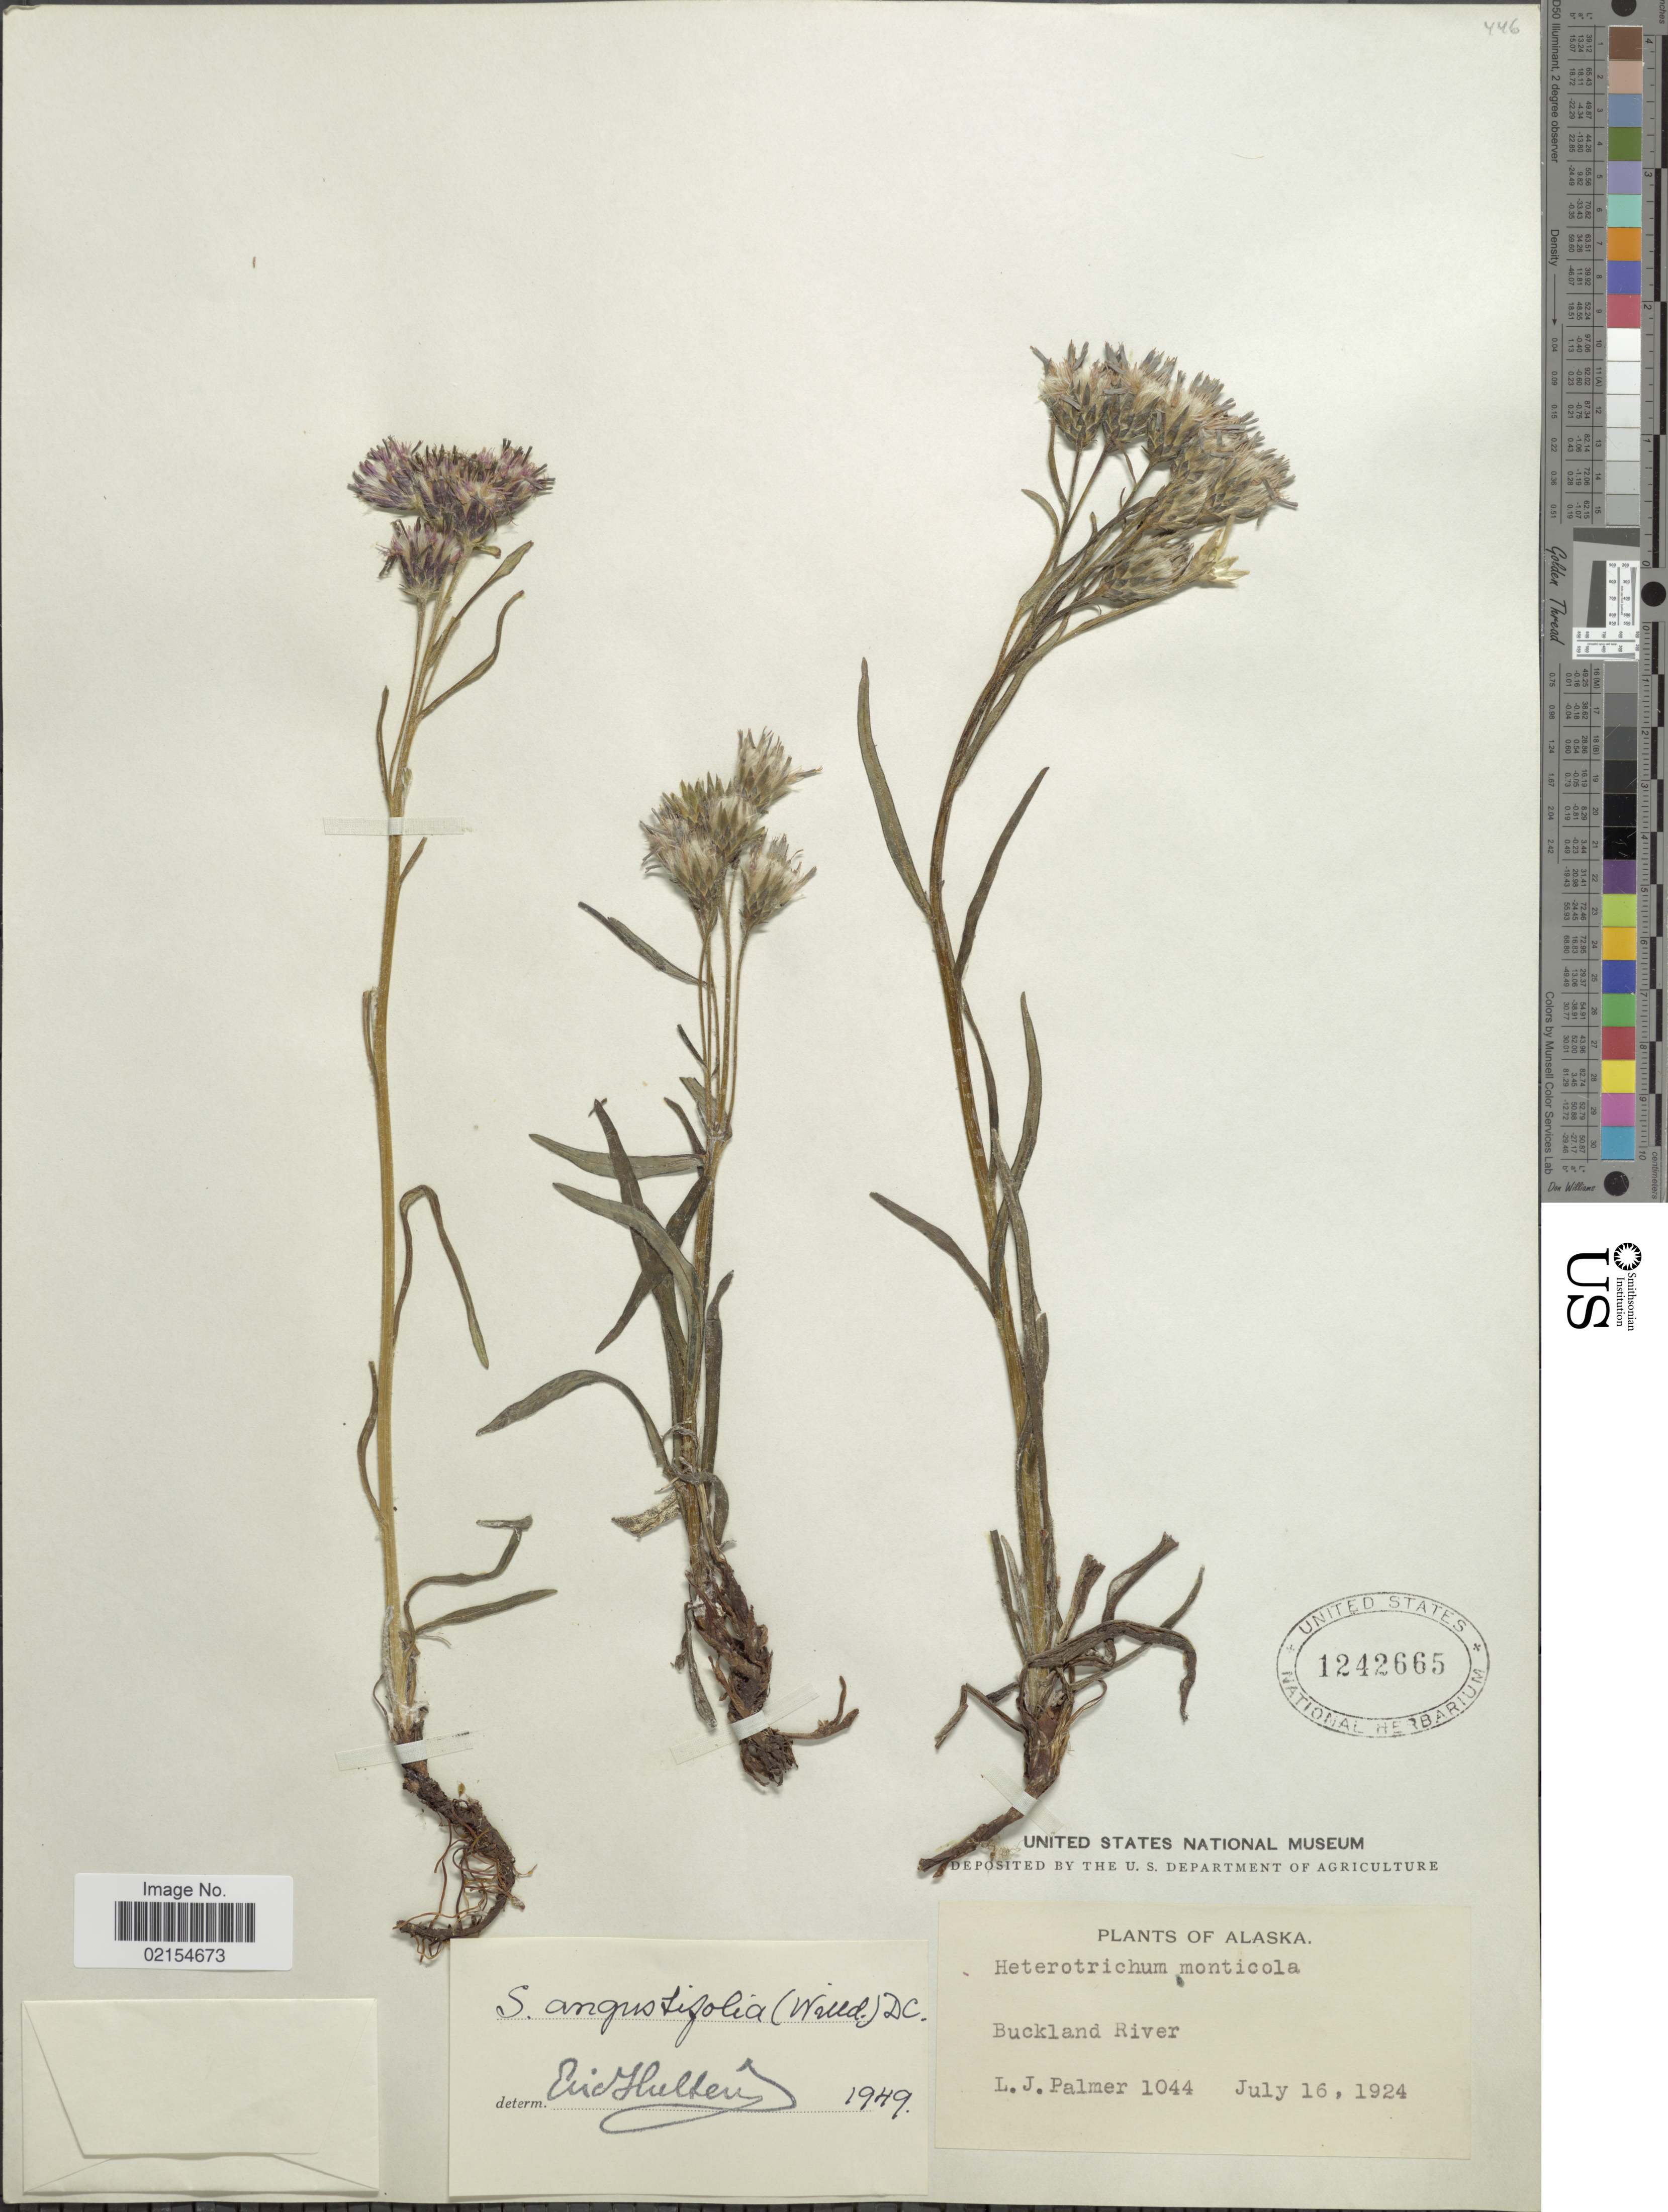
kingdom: Plantae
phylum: Tracheophyta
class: Magnoliopsida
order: Asterales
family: Asteraceae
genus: Saussurea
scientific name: Saussurea angustifolia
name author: (L.) DC.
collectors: L. J. Palmer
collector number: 1044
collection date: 1924-07-16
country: United States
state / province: Alaska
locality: Buckland River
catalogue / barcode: US 1242665